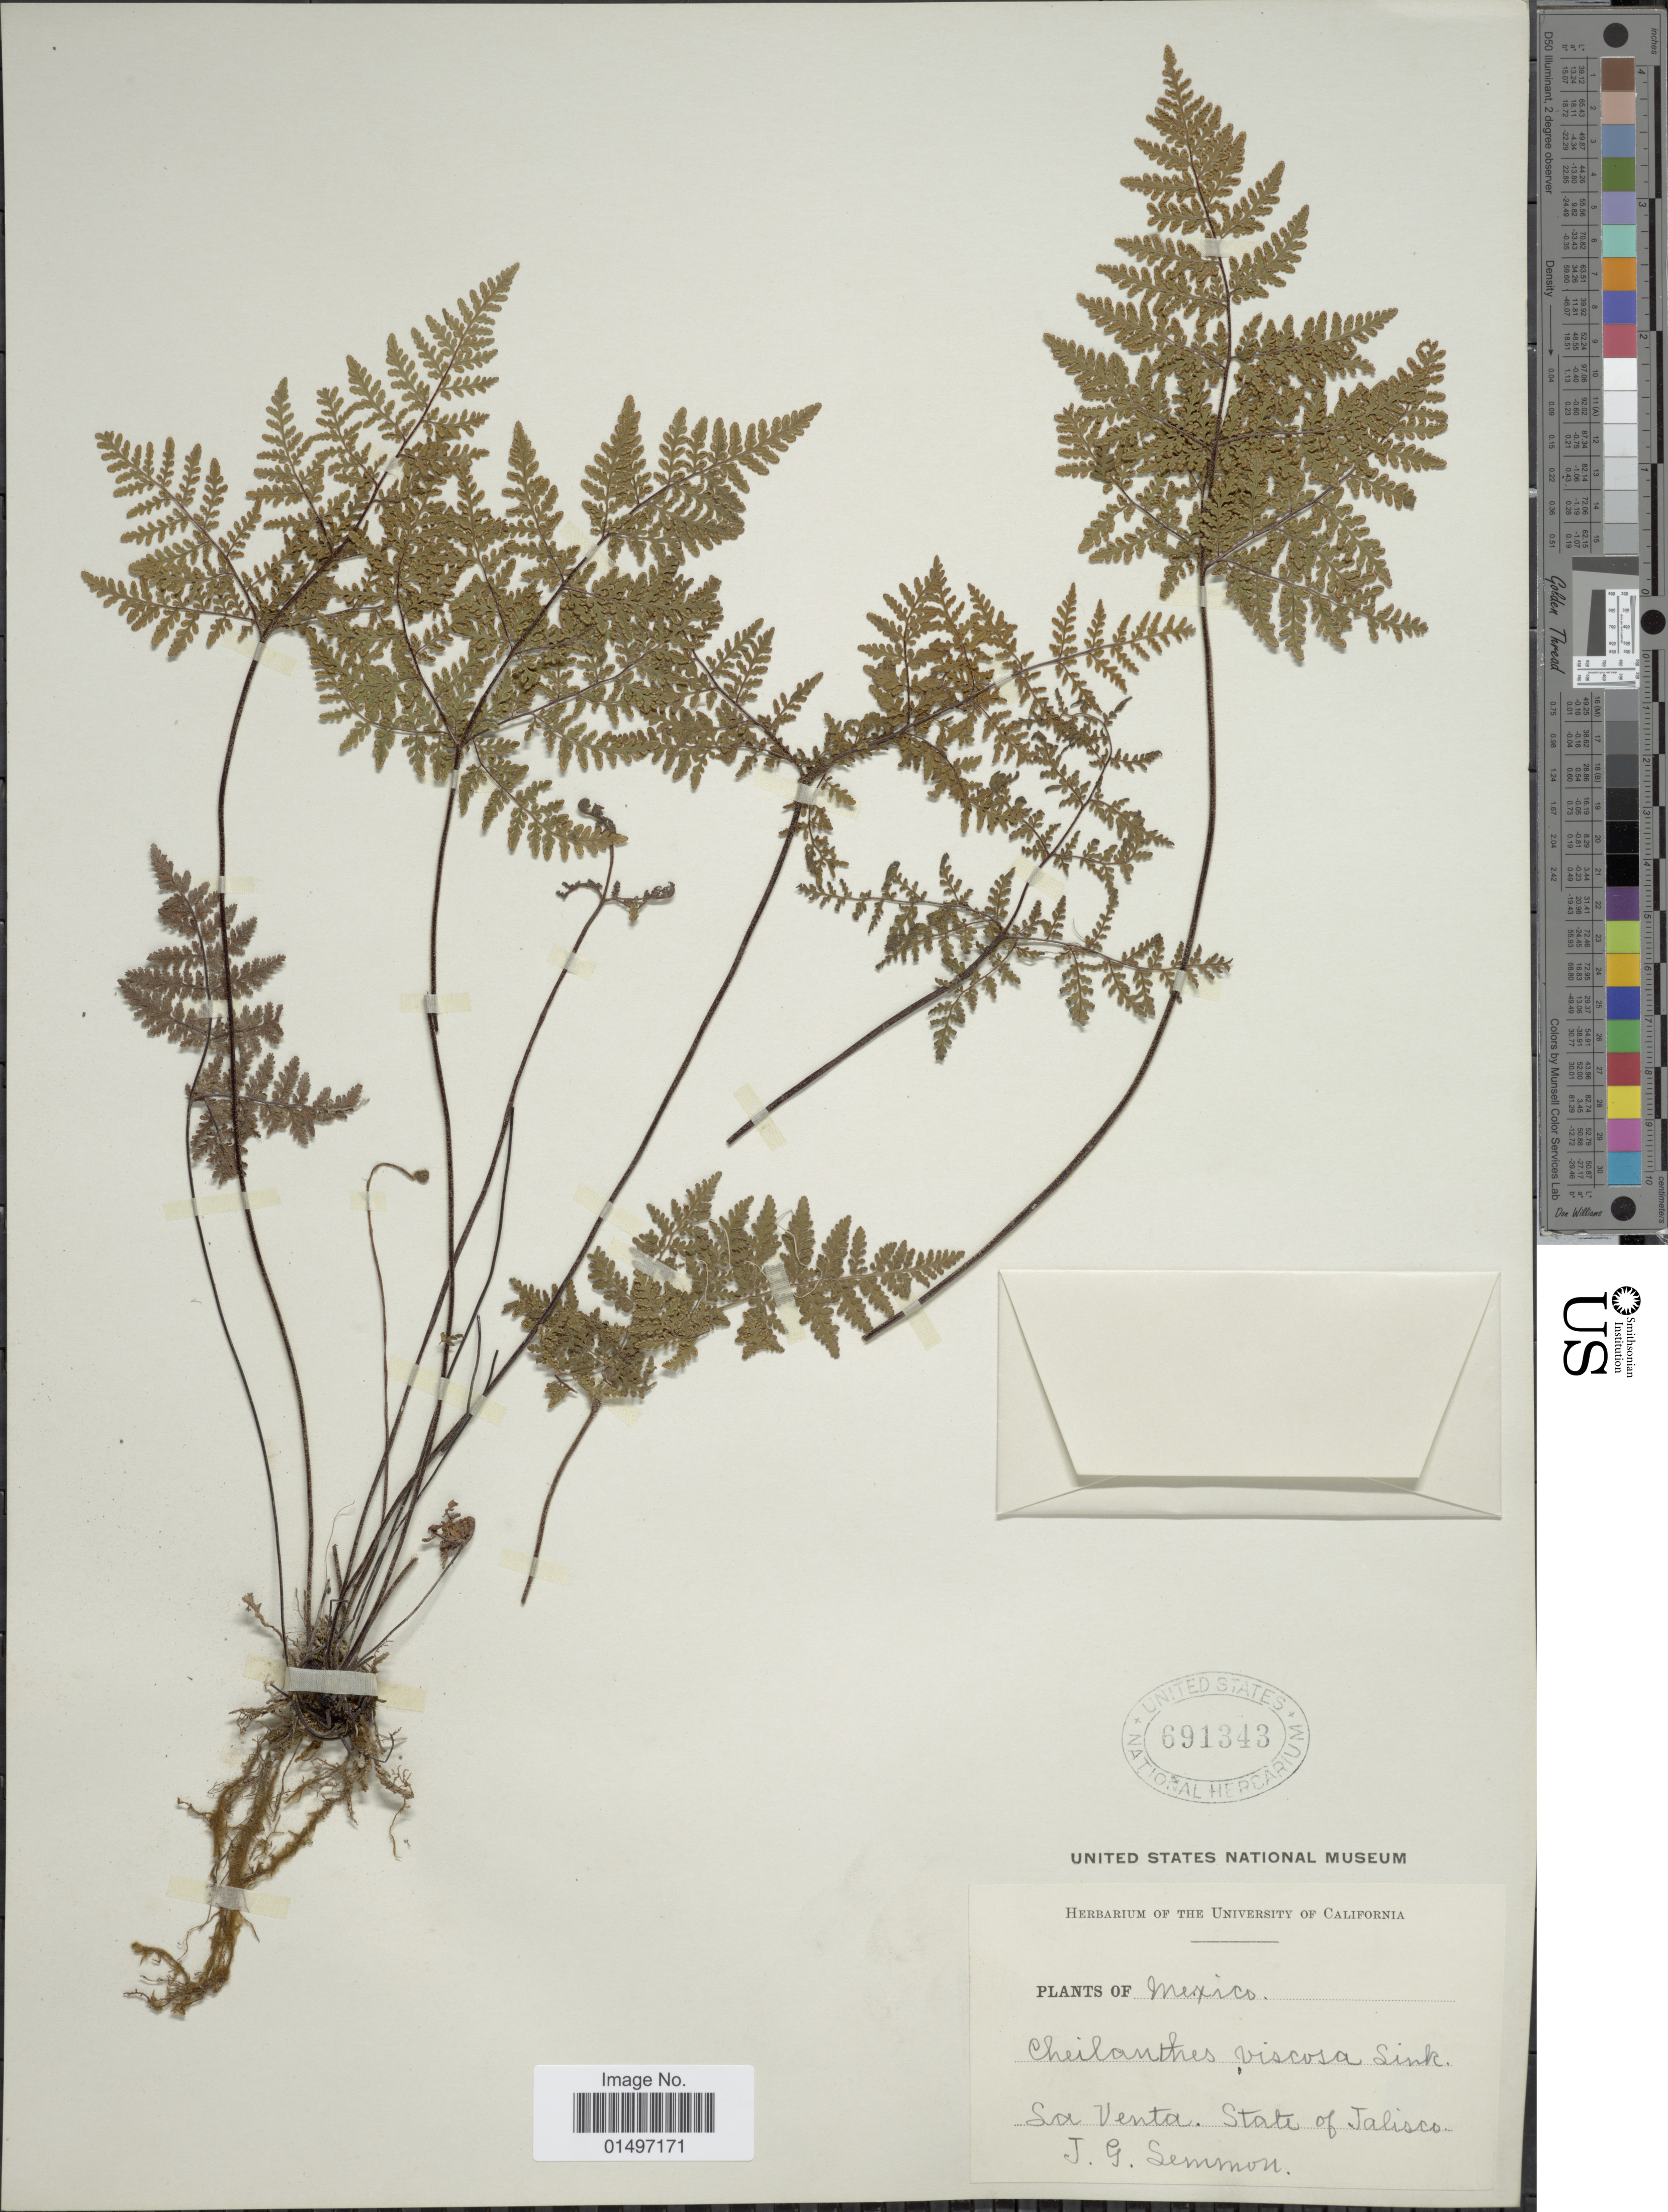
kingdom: Plantae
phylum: Tracheophyta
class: Polypodiopsida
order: Polypodiales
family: Pteridaceae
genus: Gaga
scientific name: Gaga kaulfussii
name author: (Kunze) Fay W. Li & Windham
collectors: J. Lemmon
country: Mexico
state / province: Jalisco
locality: Mexico, Sa. Vienta.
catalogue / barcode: US 691343